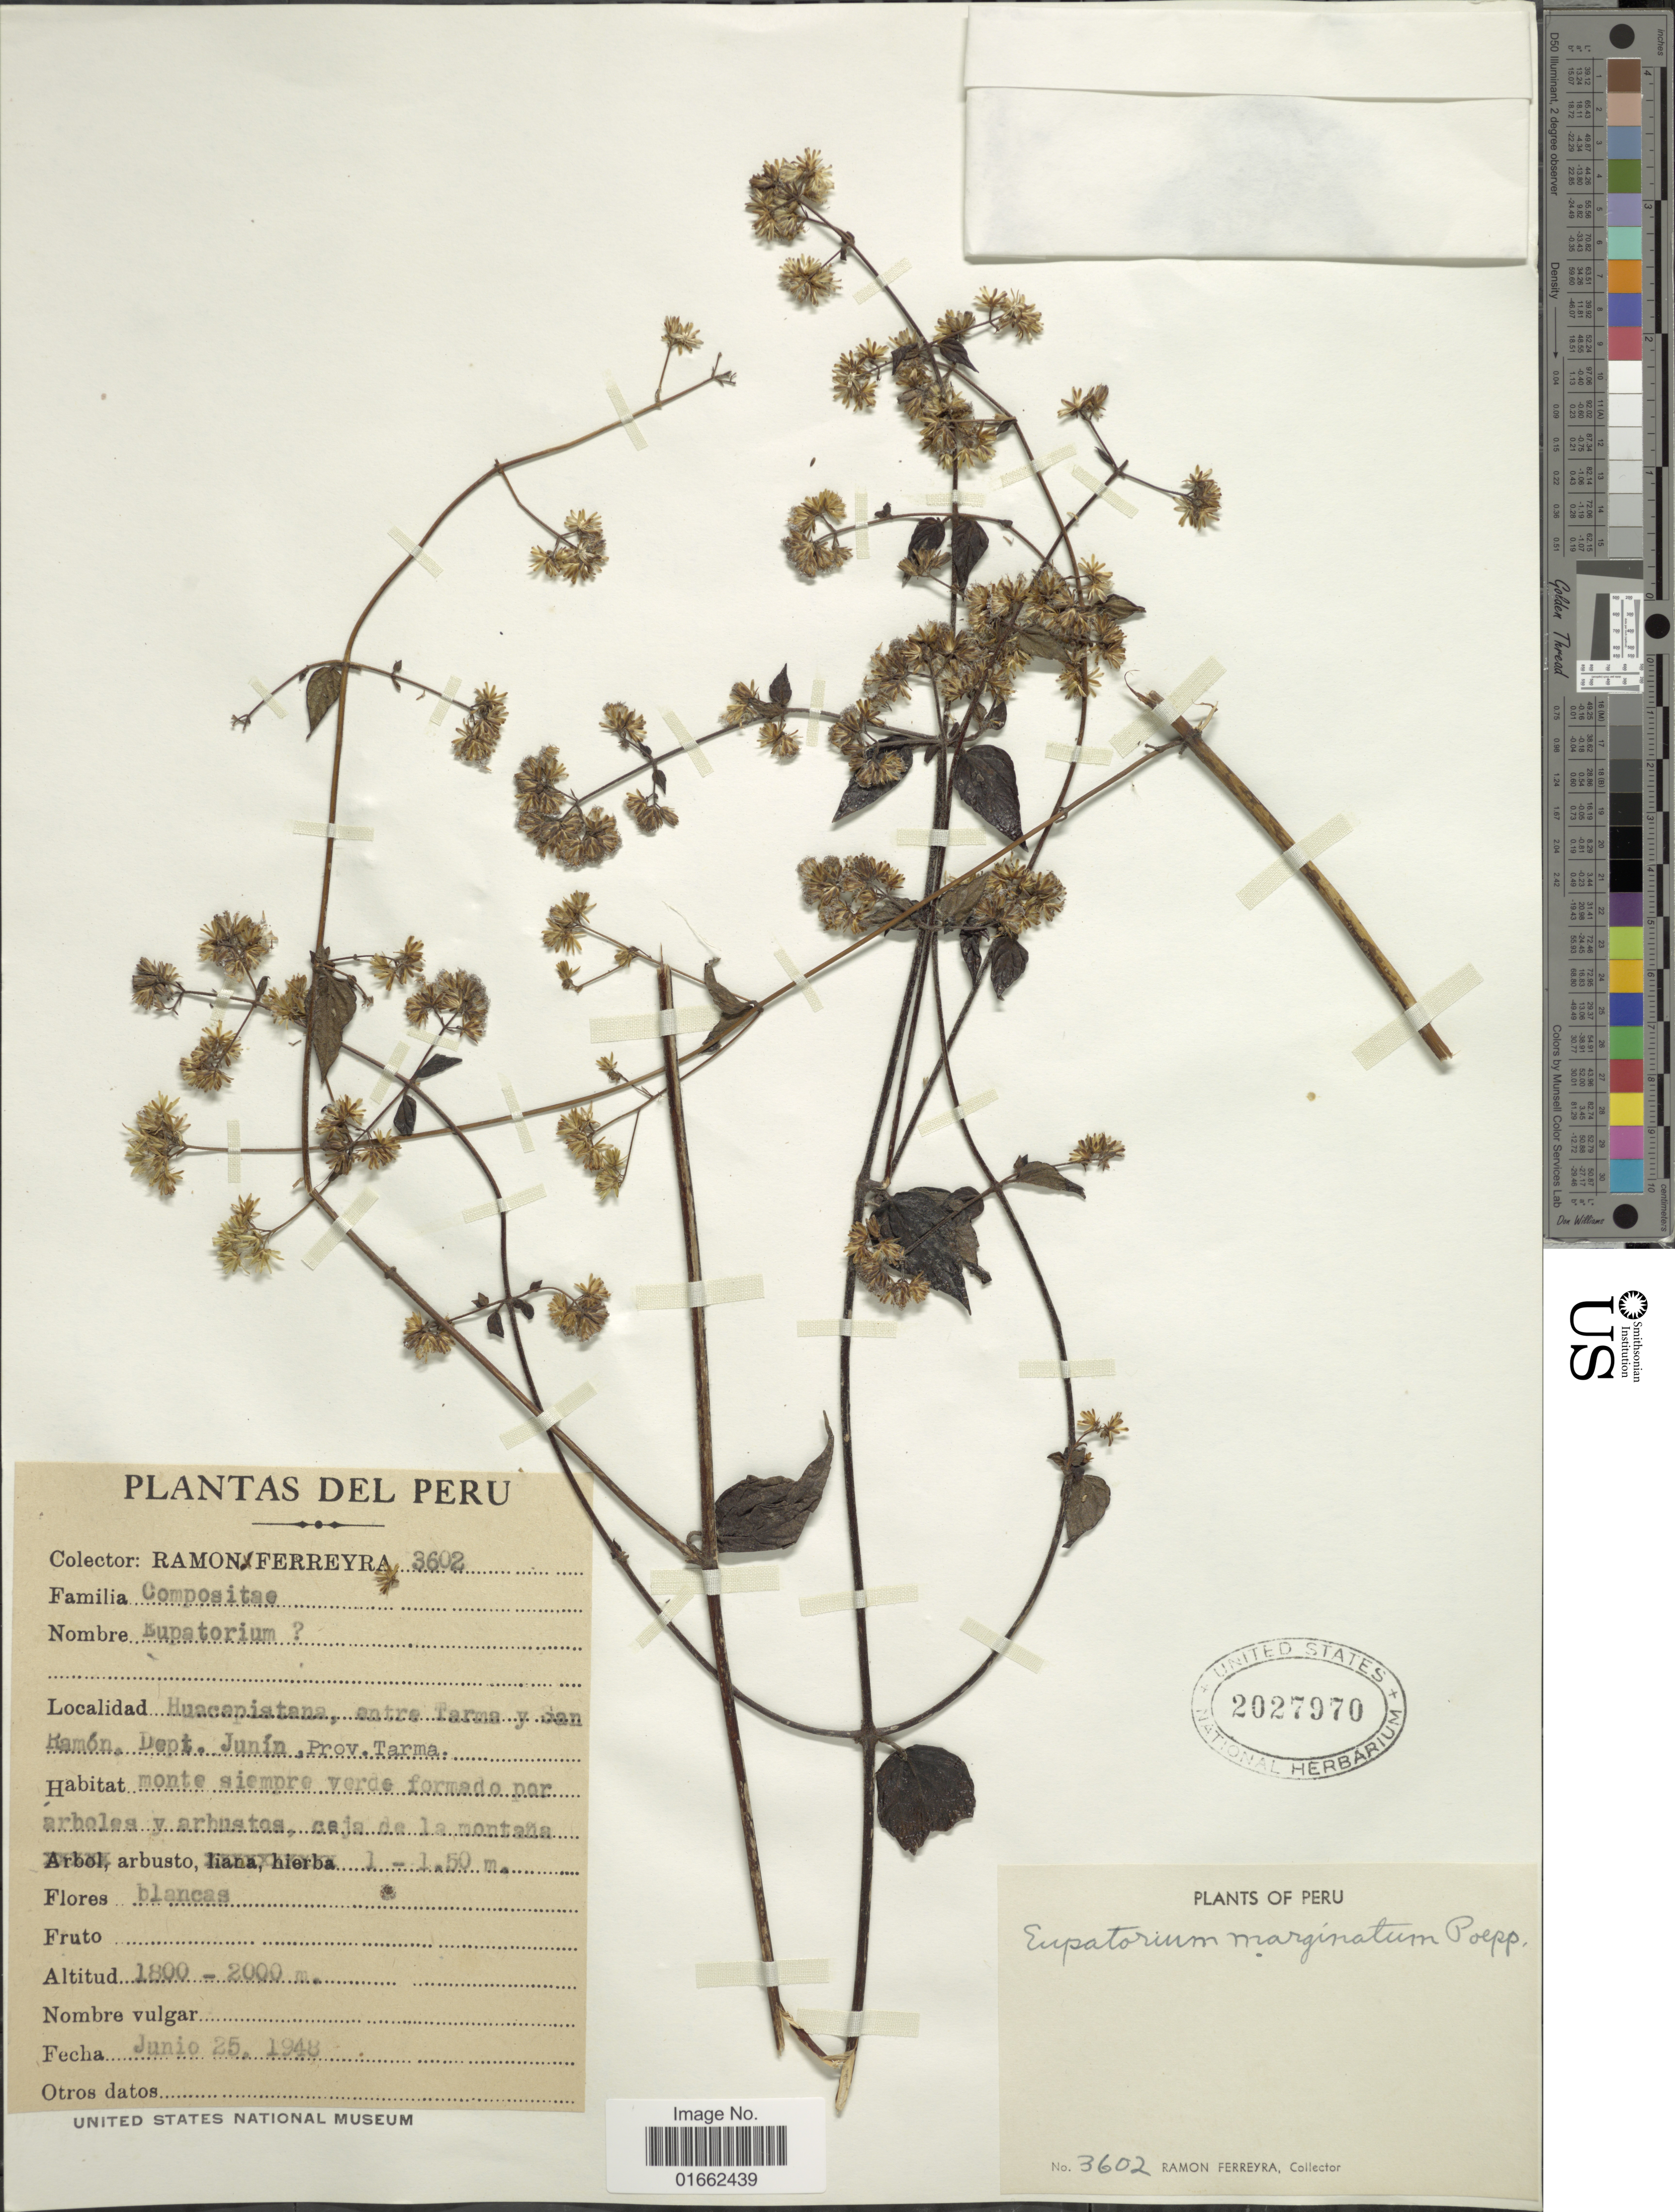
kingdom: Plantae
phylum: Tracheophyta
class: Magnoliopsida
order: Asterales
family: Asteraceae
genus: Fleischmannia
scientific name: Fleischmannia marginata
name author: (Poepp. & Endl.) R.M. King & H. Rob.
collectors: R. A. Ferreyra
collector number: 3602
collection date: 1948-06-25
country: Peru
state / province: Junín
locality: Huacapistana, entre Tarma y San Ramón. Dept. Junín, Prov. Tarma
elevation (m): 1800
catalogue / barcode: US 2027970